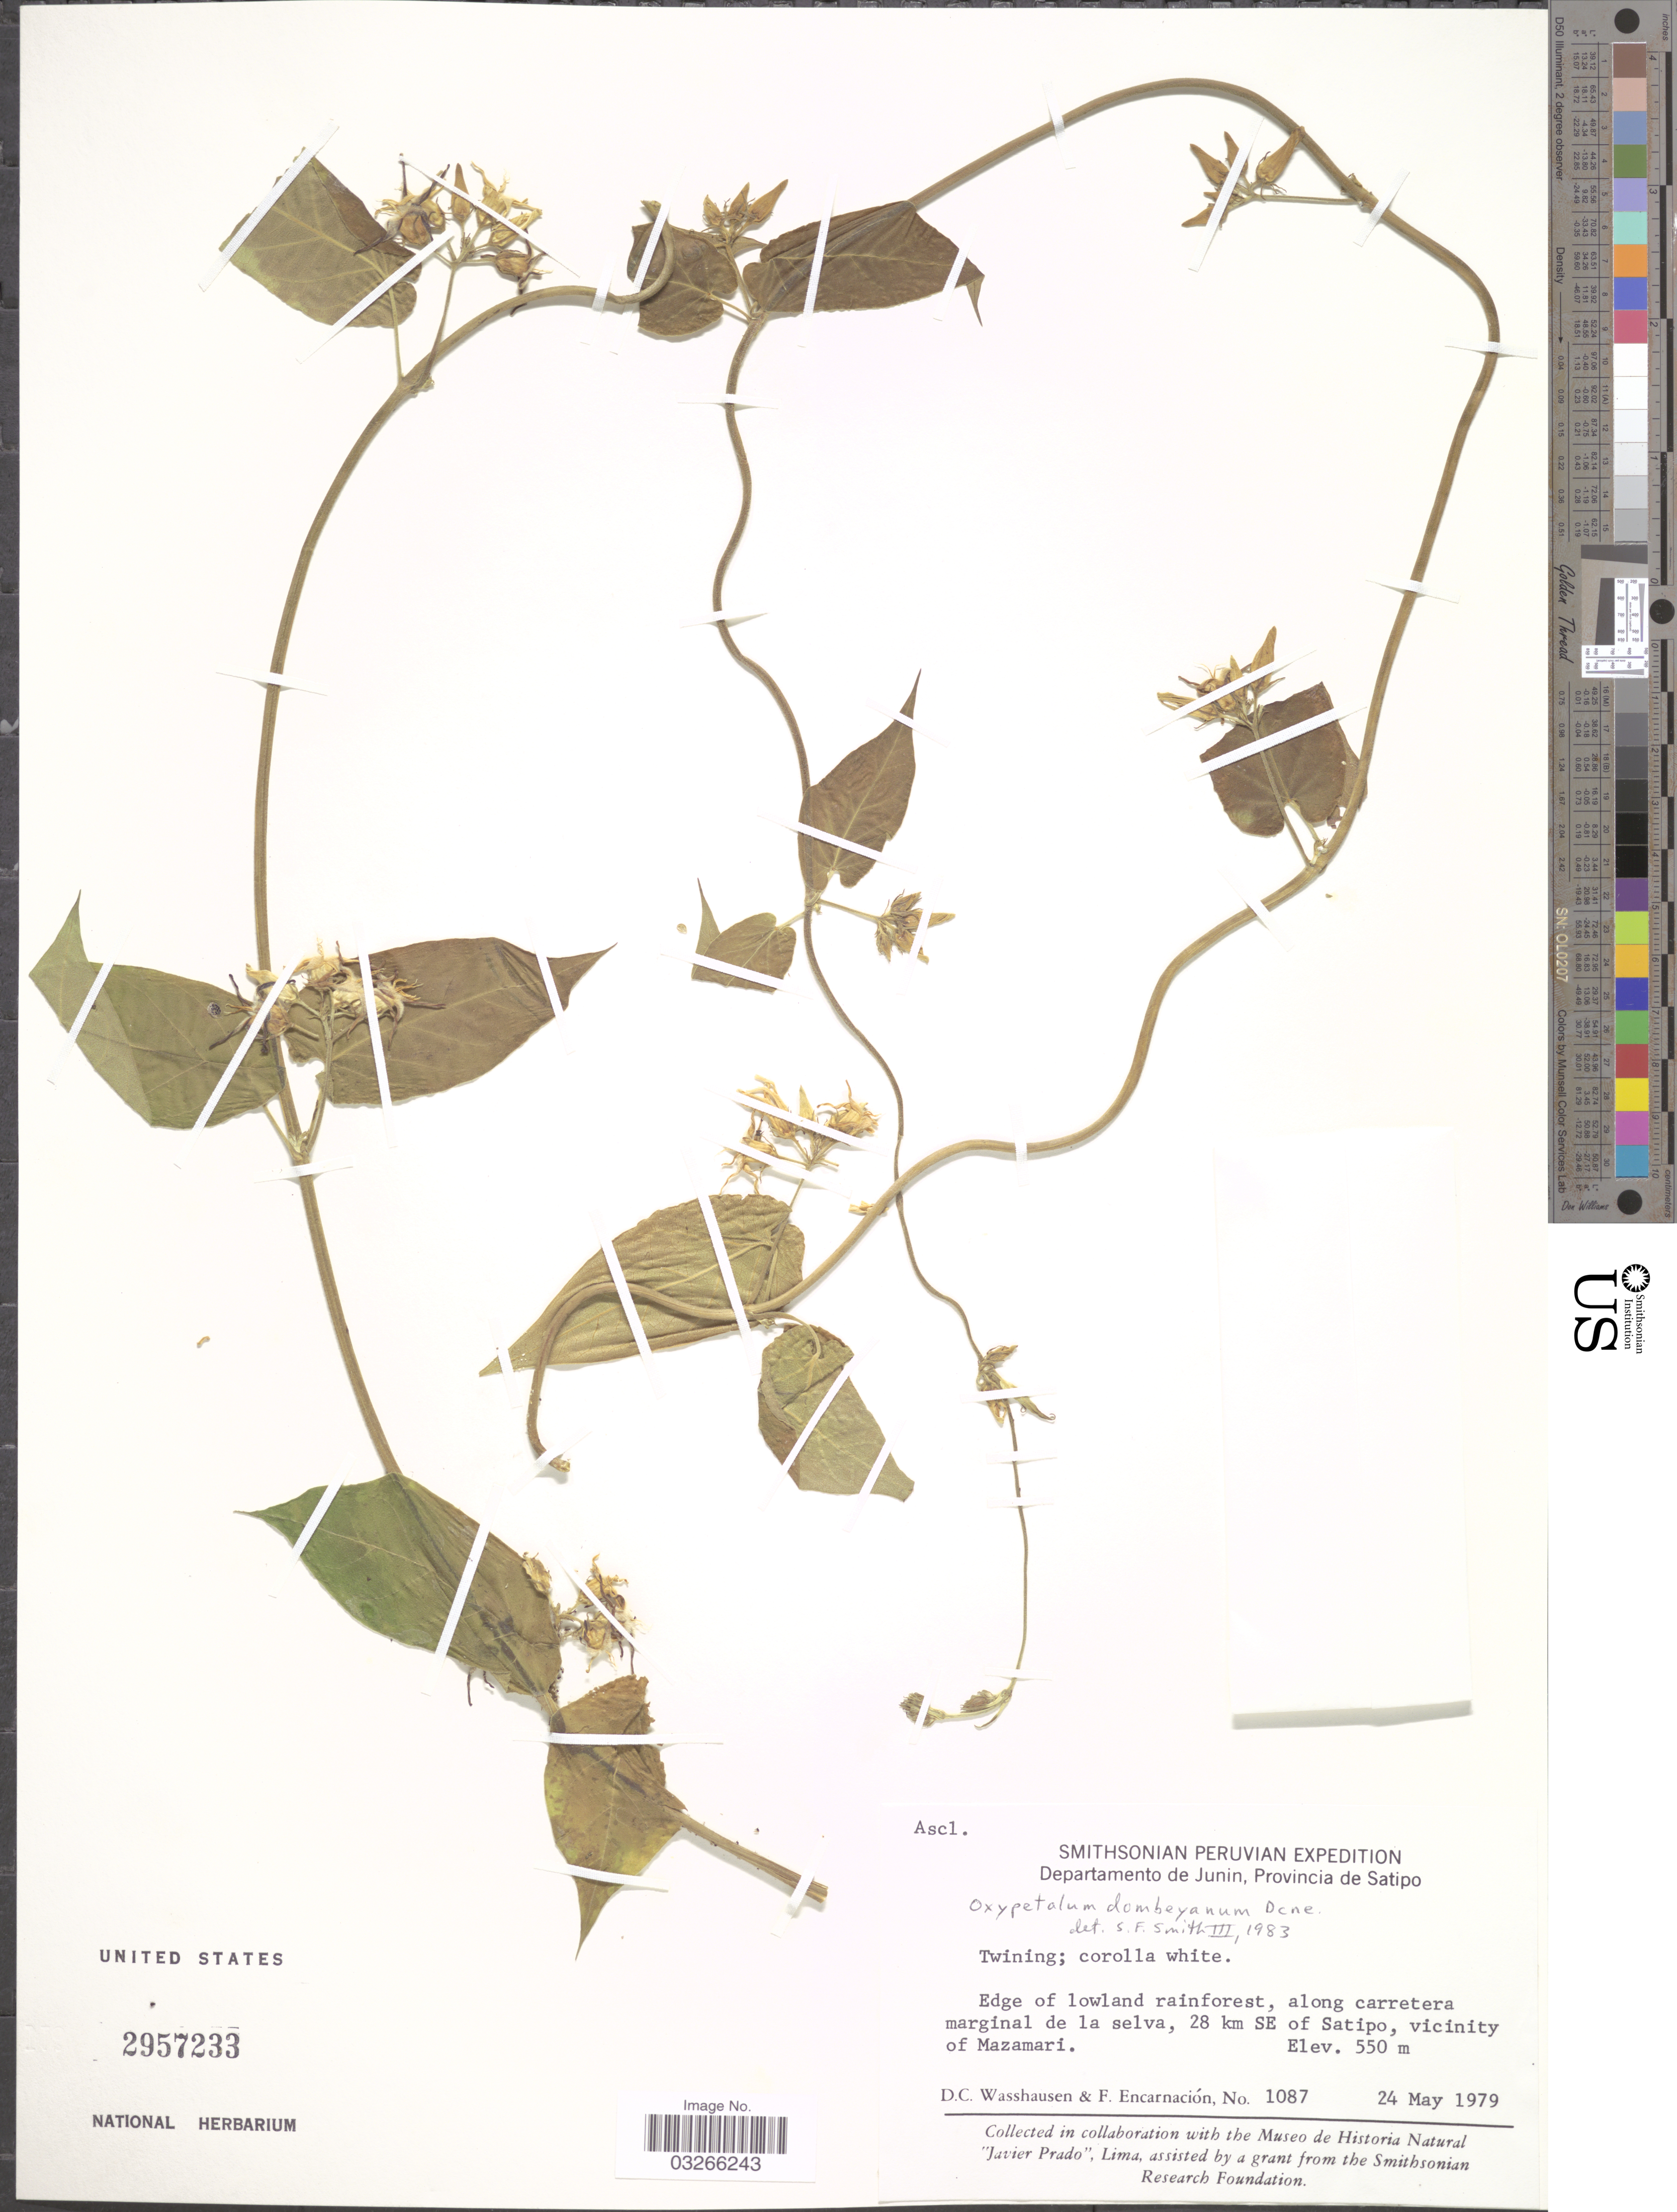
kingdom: Plantae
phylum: Tracheophyta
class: Magnoliopsida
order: Gentianales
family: Apocynaceae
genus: Oxypetalum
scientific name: Oxypetalum dombeyanum Decne.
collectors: D. C. Wasshausen & F. Encarnación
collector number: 1087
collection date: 1979-05-24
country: Peru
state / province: Junín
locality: Departamento de Junin, Provincia de Satipo. 28 km SE of Satipo, vicinity of Mazamari.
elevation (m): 550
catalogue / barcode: US 2957233